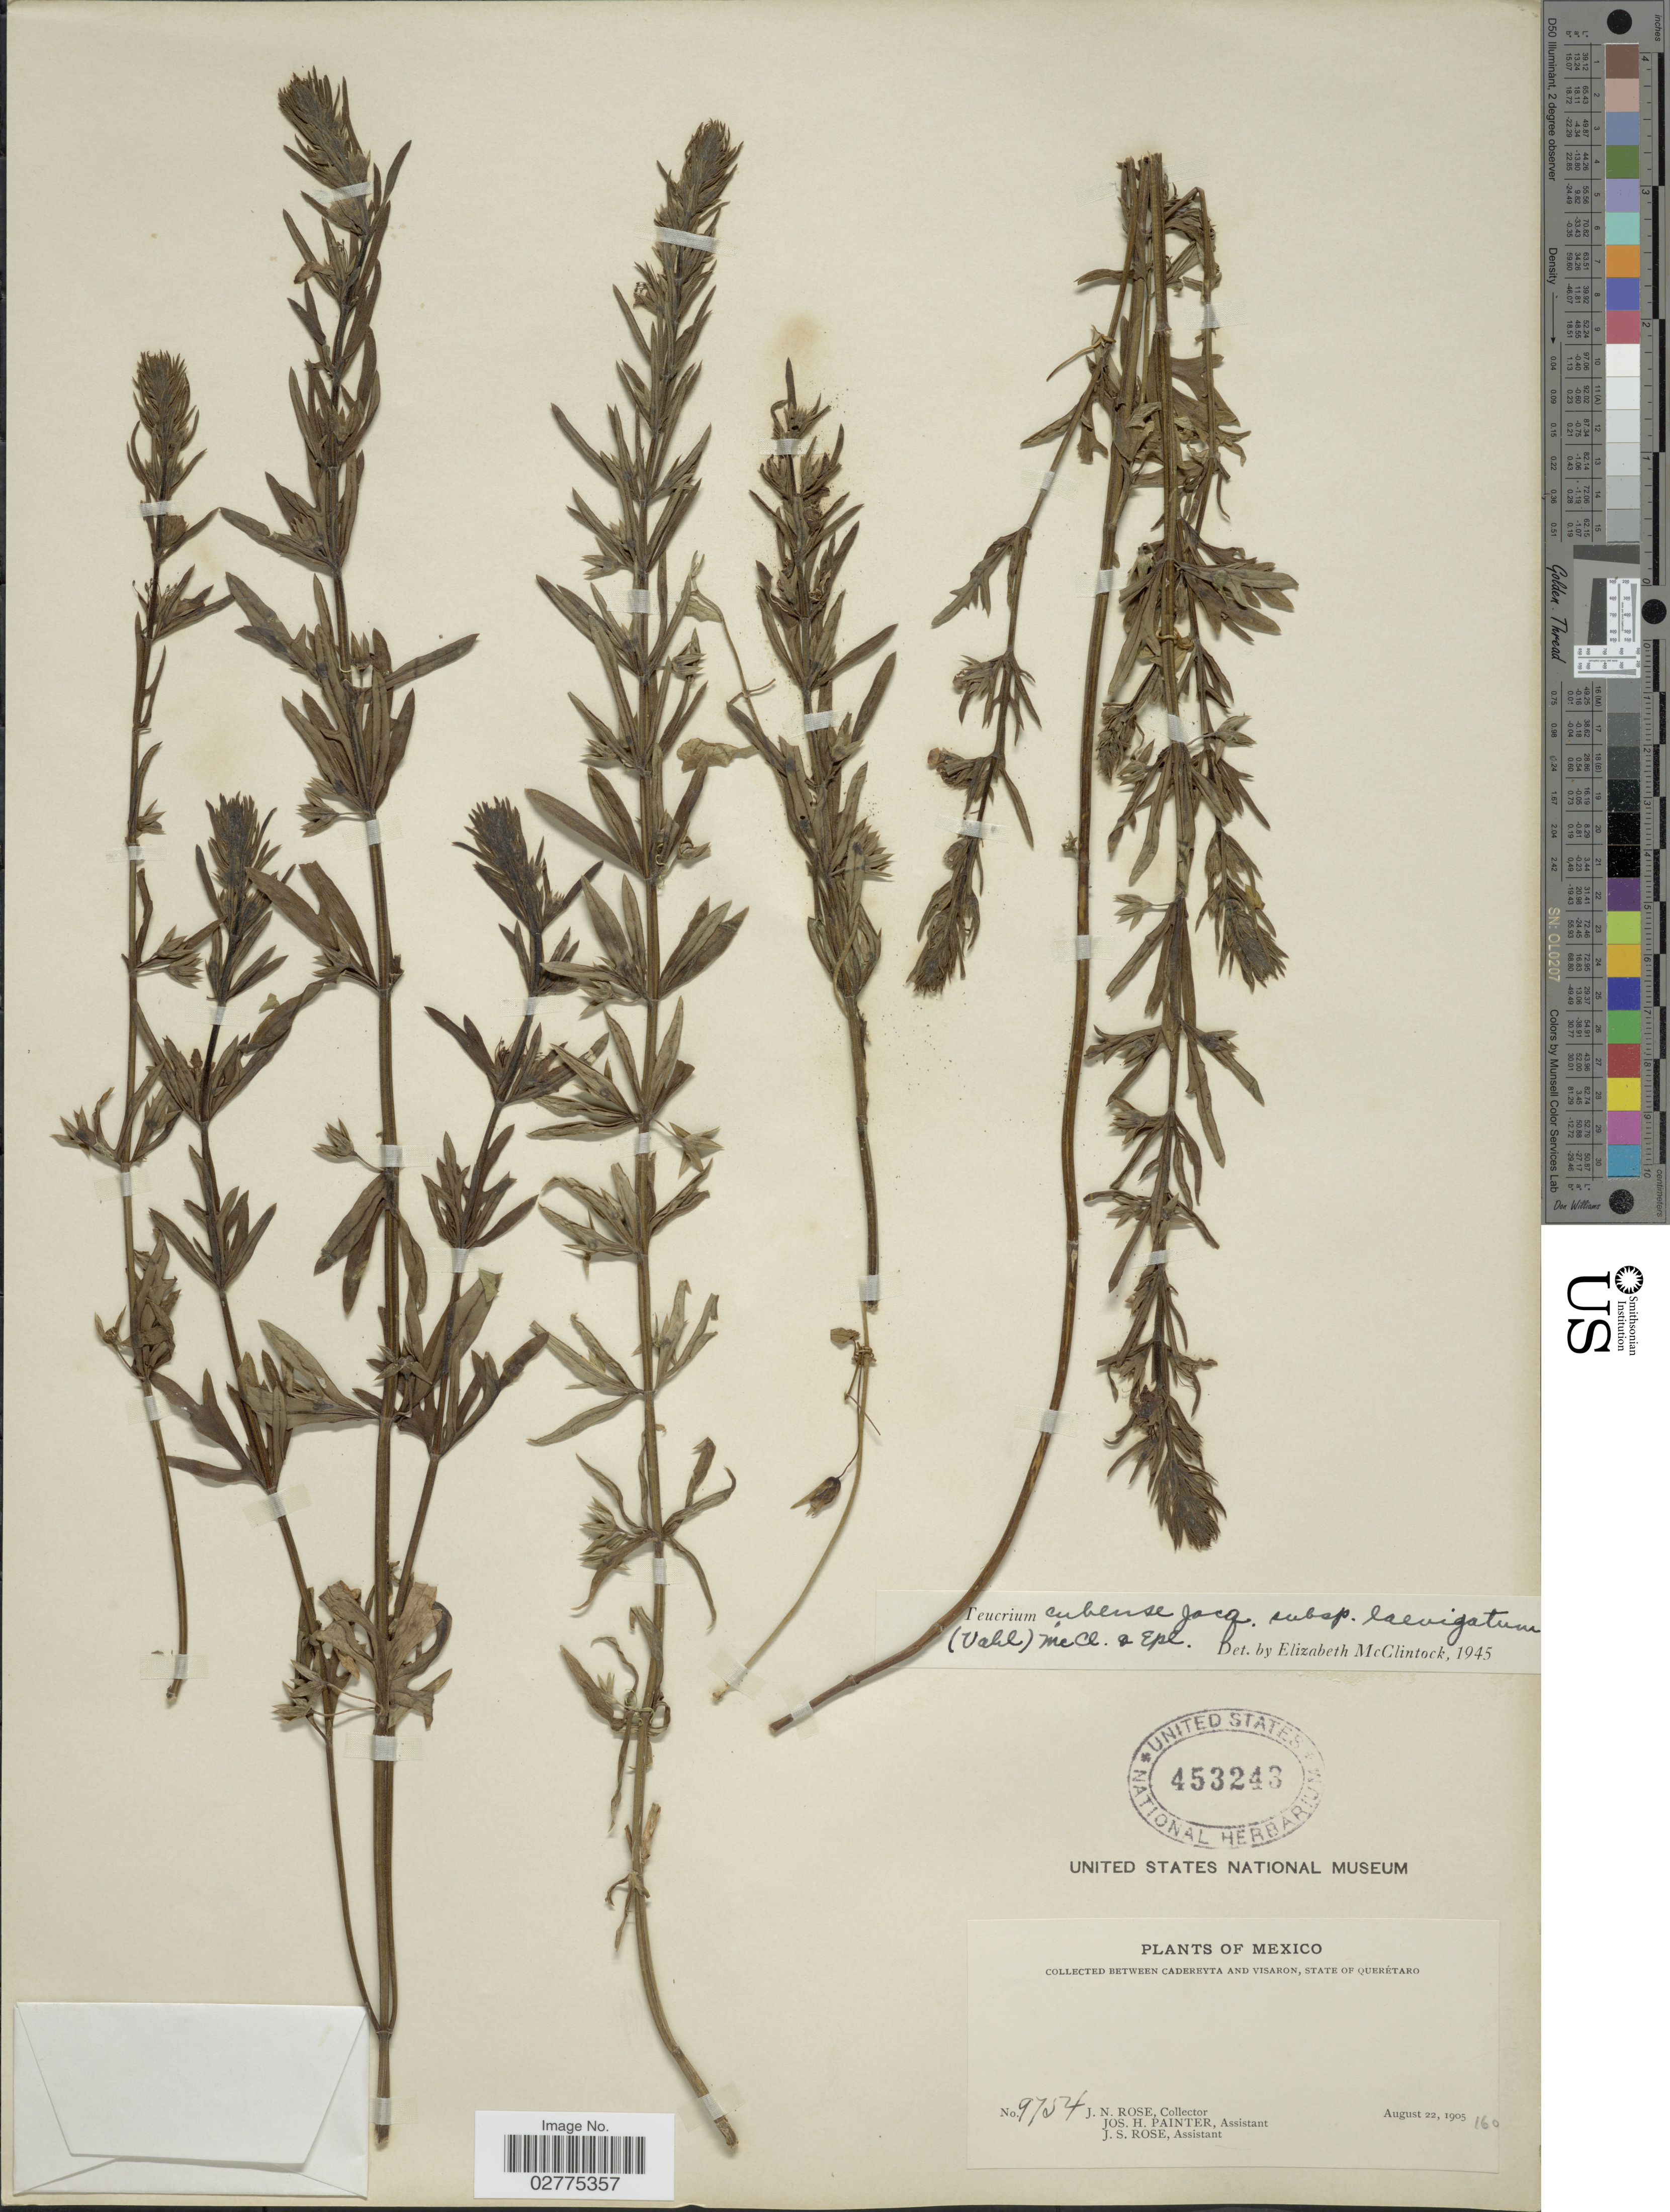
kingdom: Plantae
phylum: Tracheophyta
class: Magnoliopsida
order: Lamiales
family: Lamiaceae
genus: Teucrium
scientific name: Teucrium cubense subsp. laevigatum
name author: Jacq.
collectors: J. N. Rose, J. H. Painter & J. S. Rose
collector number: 9754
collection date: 1905-08-22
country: Mexico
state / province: Querétaro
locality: Between Cadereyte and Visaron, State of Querétaro.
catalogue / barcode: US 453243